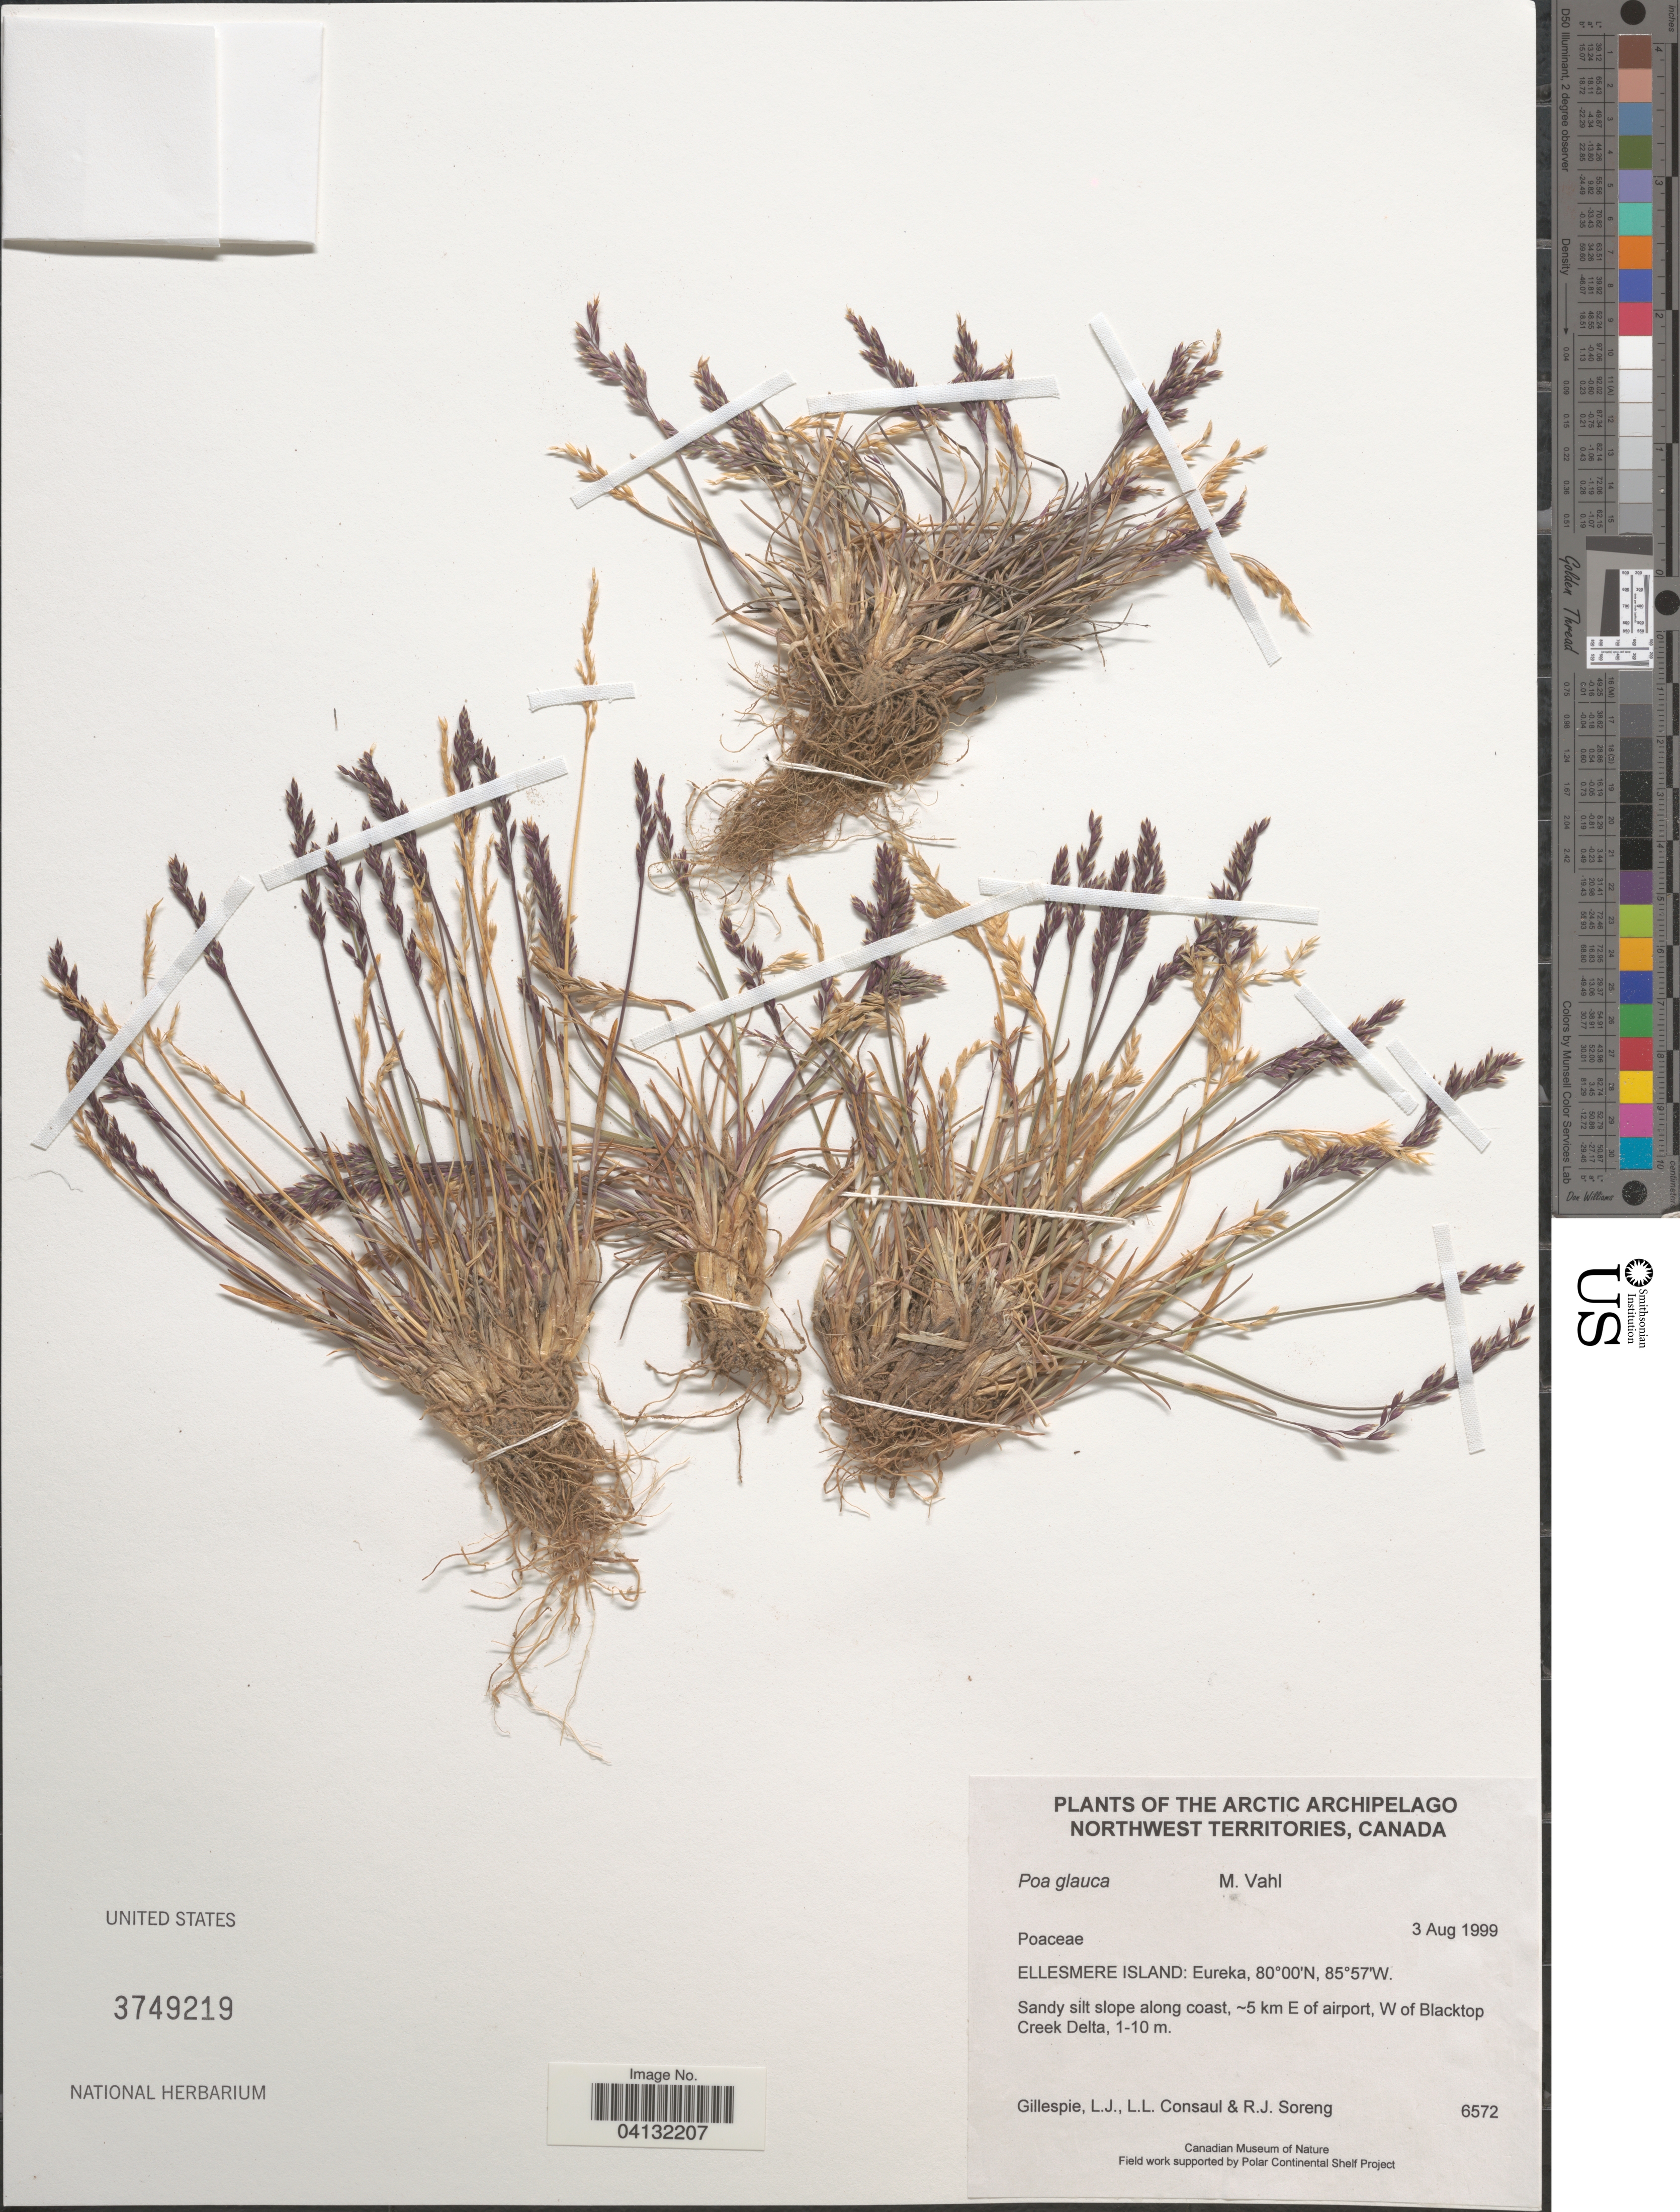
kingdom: Plantae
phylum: Tracheophyta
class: Liliopsida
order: Poales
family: Poaceae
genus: Poa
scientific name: Poa glauca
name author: Vahl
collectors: L. Gillespie, L. Consaul & R. J. Soreng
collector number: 6572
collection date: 1999-08-03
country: Canada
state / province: Northwest Territories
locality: Arctic Archipelago. Ellesmere Island: Eureka. :5 km E of airport, W of Blacktop Creek Delta.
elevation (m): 1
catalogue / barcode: US 3749219